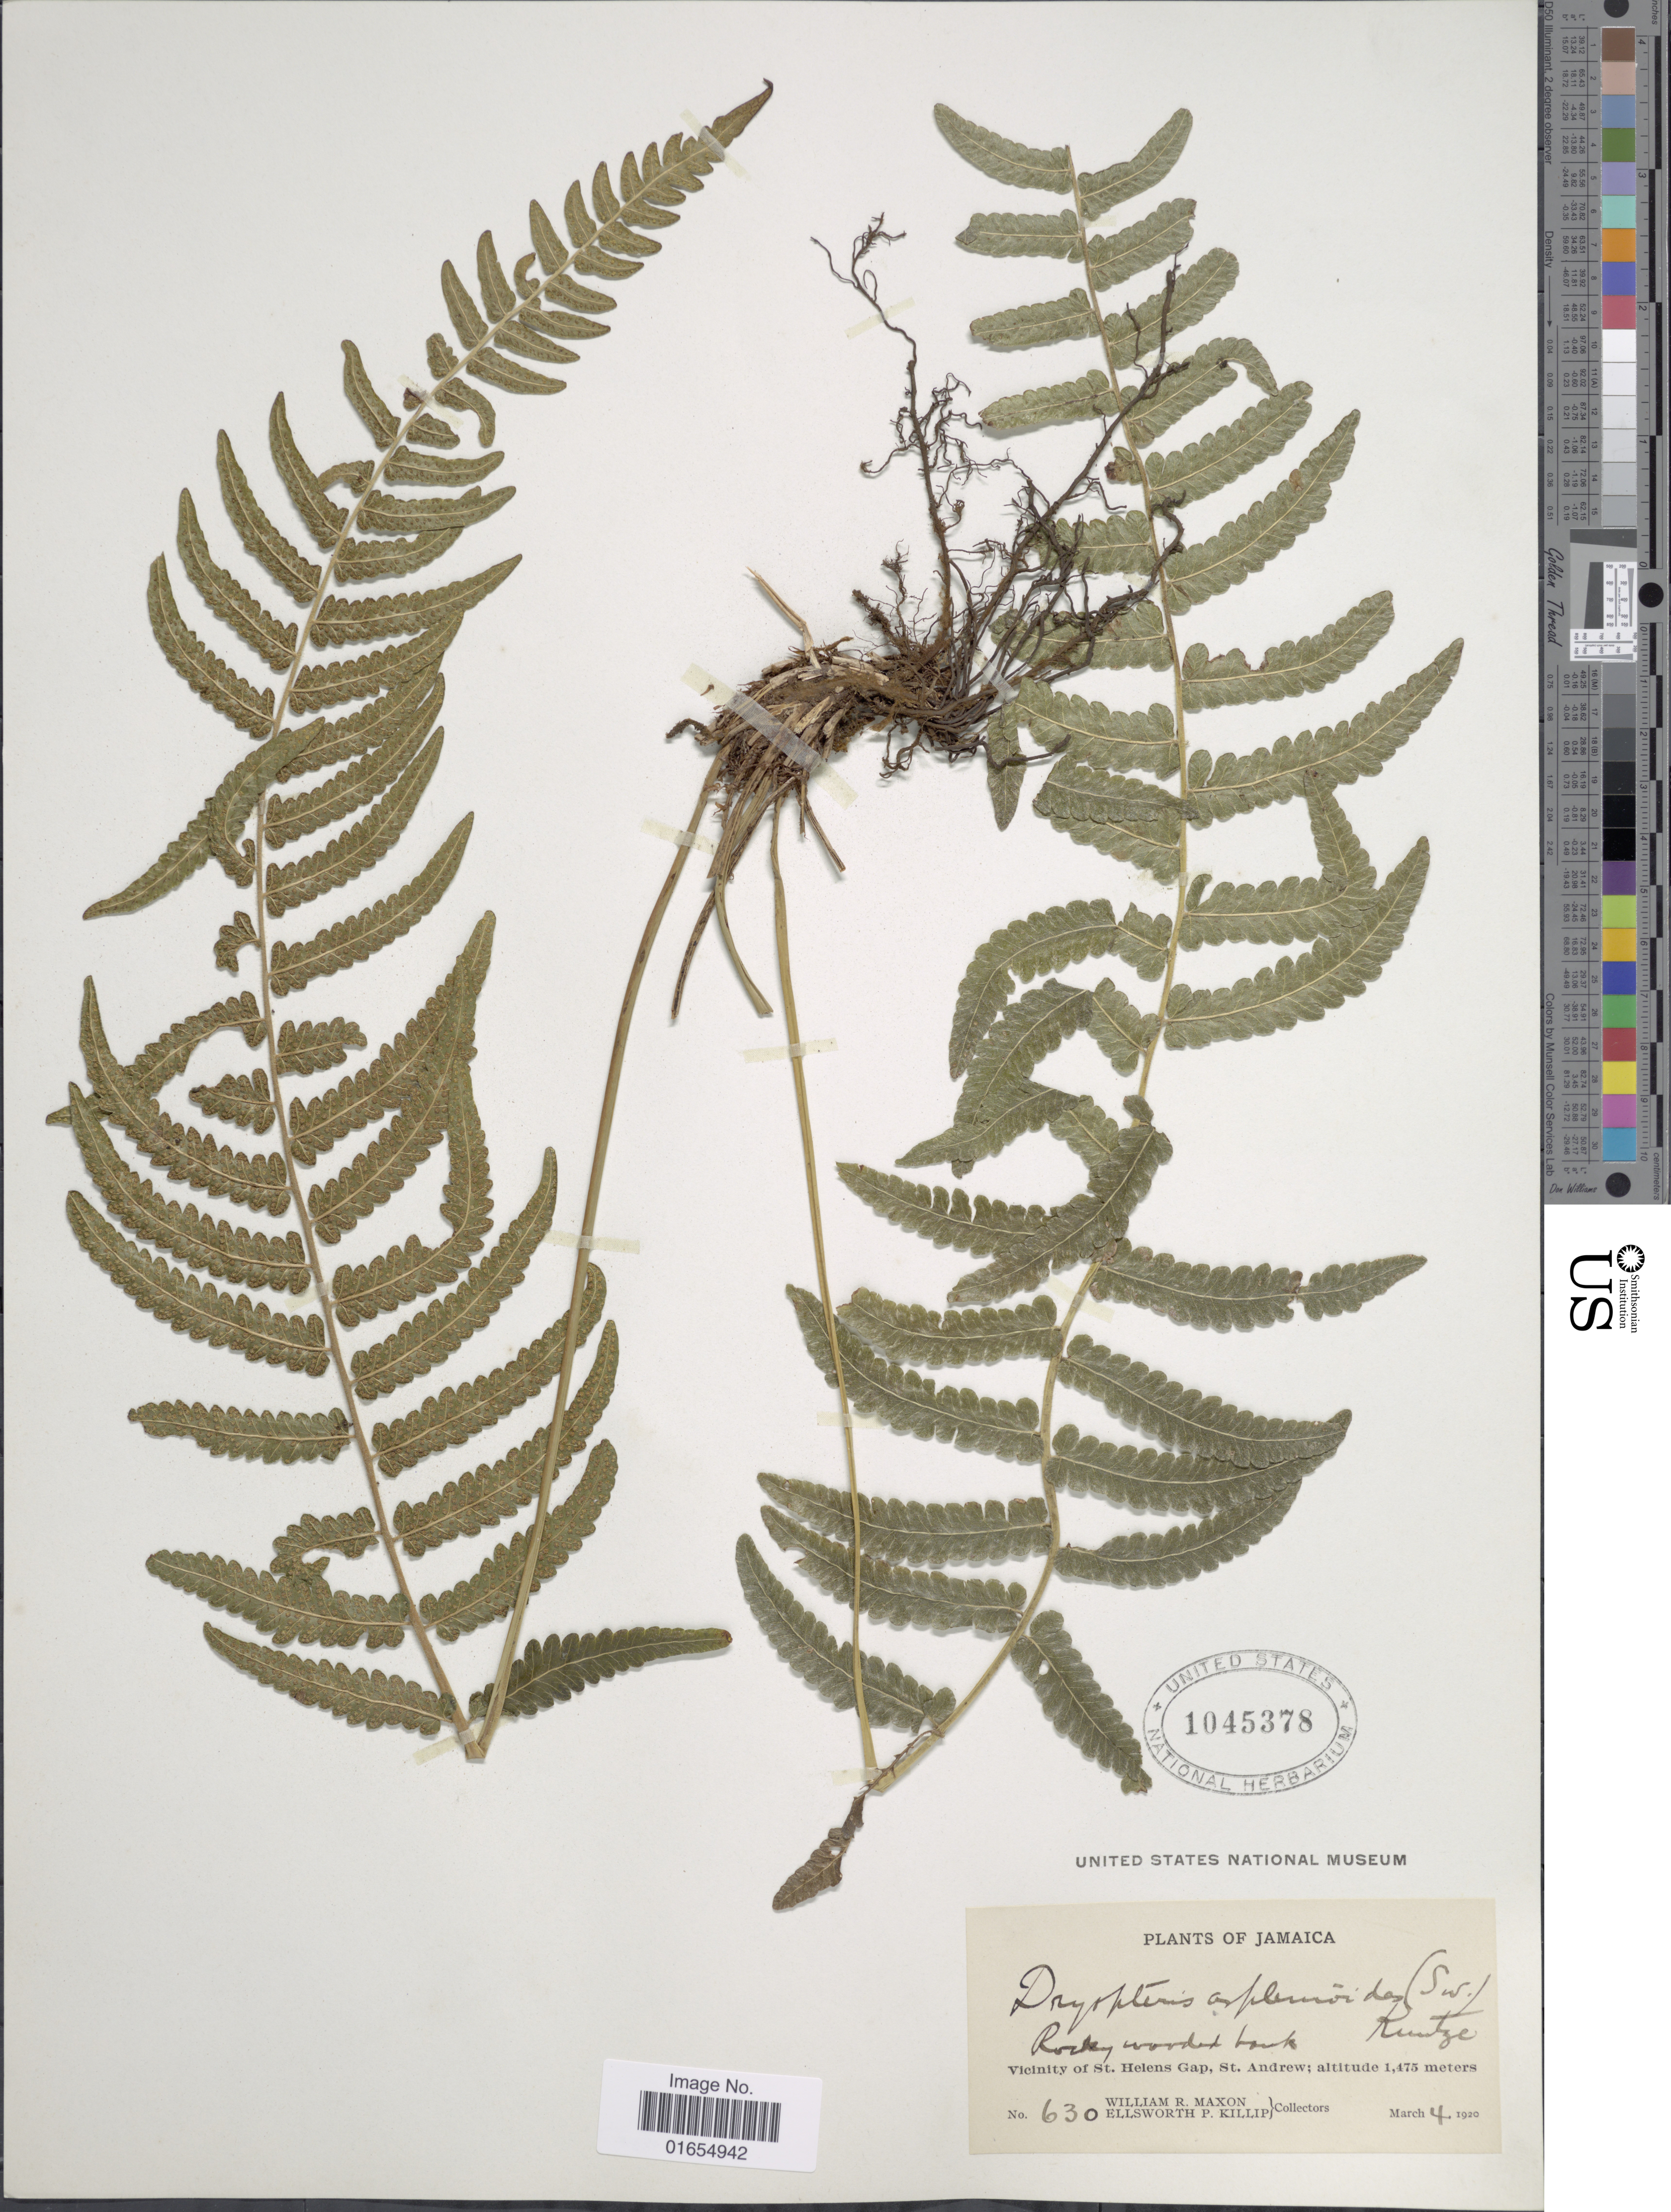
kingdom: Plantae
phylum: Tracheophyta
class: Polypodiopsida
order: Polypodiales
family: Thelypteridaceae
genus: Goniopteris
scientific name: Goniopteris retroflexa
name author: (L.) Pic. Serm.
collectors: W. R. Maxon & E. P. Killip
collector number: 630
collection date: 1920-03-04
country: Jamaica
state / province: Saint Andrew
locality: Vicinity of St. Helens Gap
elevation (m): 1475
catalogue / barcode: US 1045378